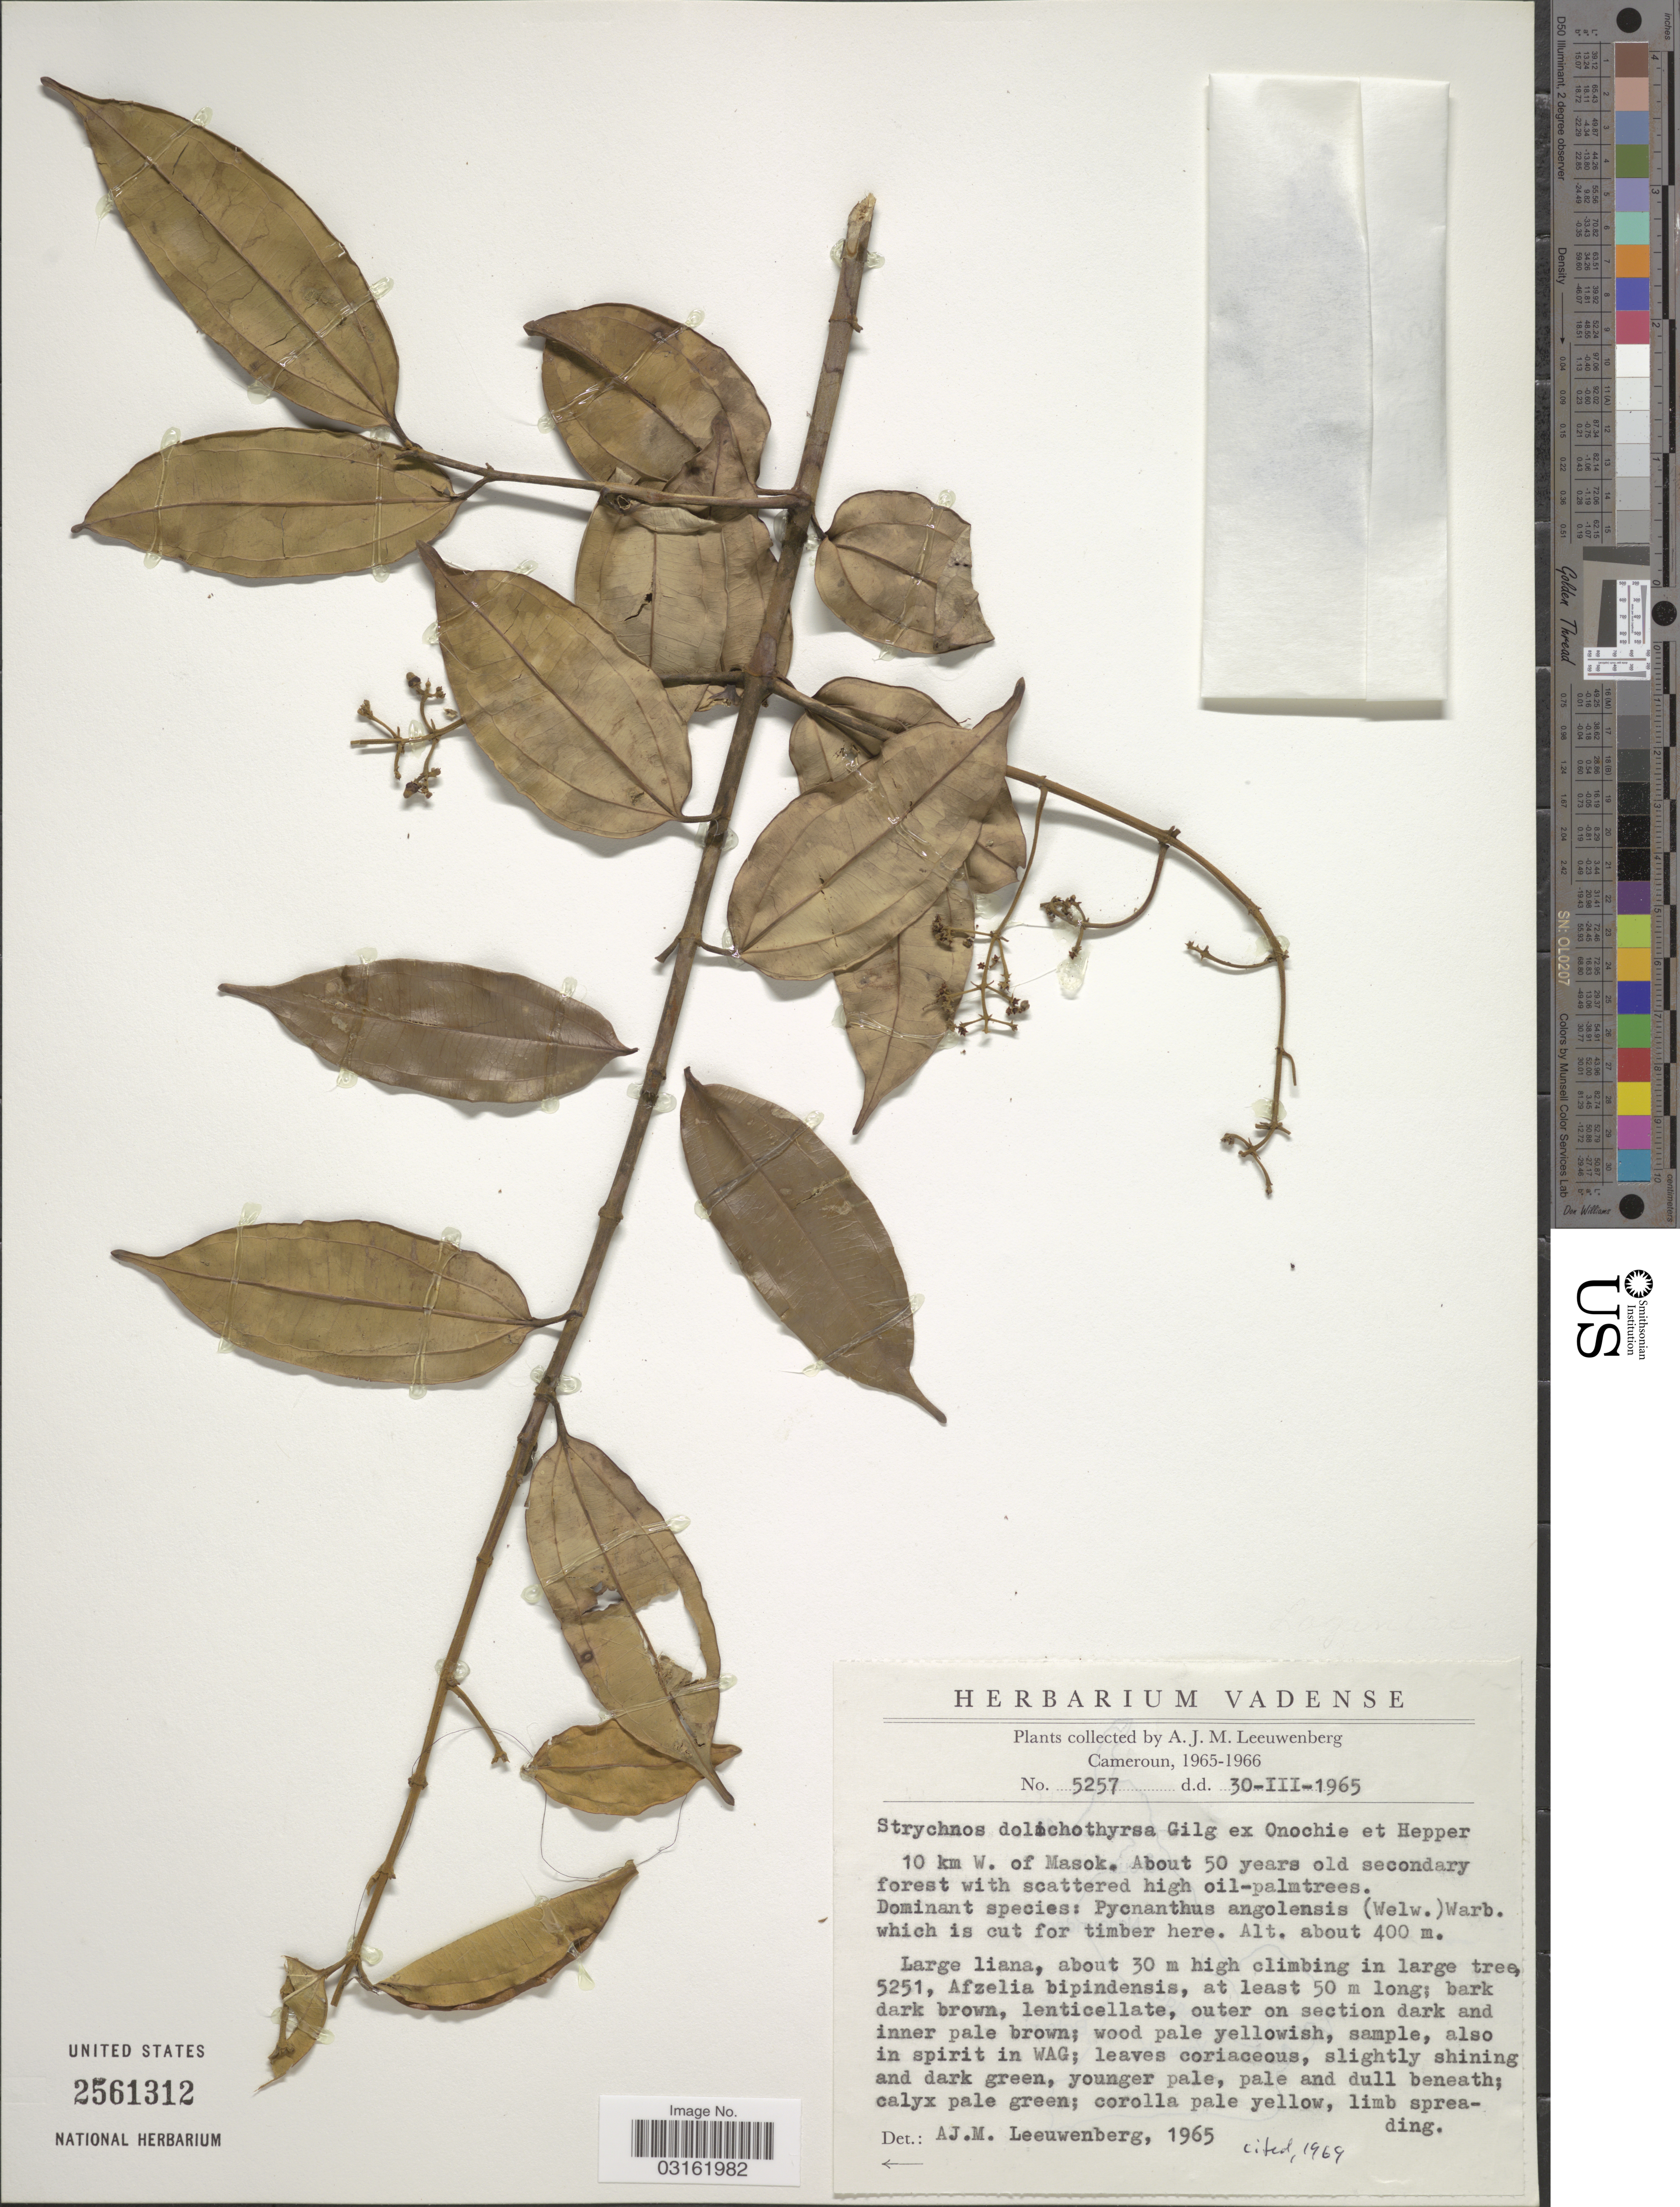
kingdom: Plantae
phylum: Tracheophyta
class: Magnoliopsida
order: Gentianales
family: Loganiaceae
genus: Strychnos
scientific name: Strychnos dolichothyrsa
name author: Gilg ex Onochie & Hepper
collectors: A. J. M. Leeuwenberg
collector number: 5257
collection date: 1965-03-30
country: Cameroon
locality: Cameroun. 10 km W. Masok.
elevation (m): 400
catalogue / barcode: US 2561312